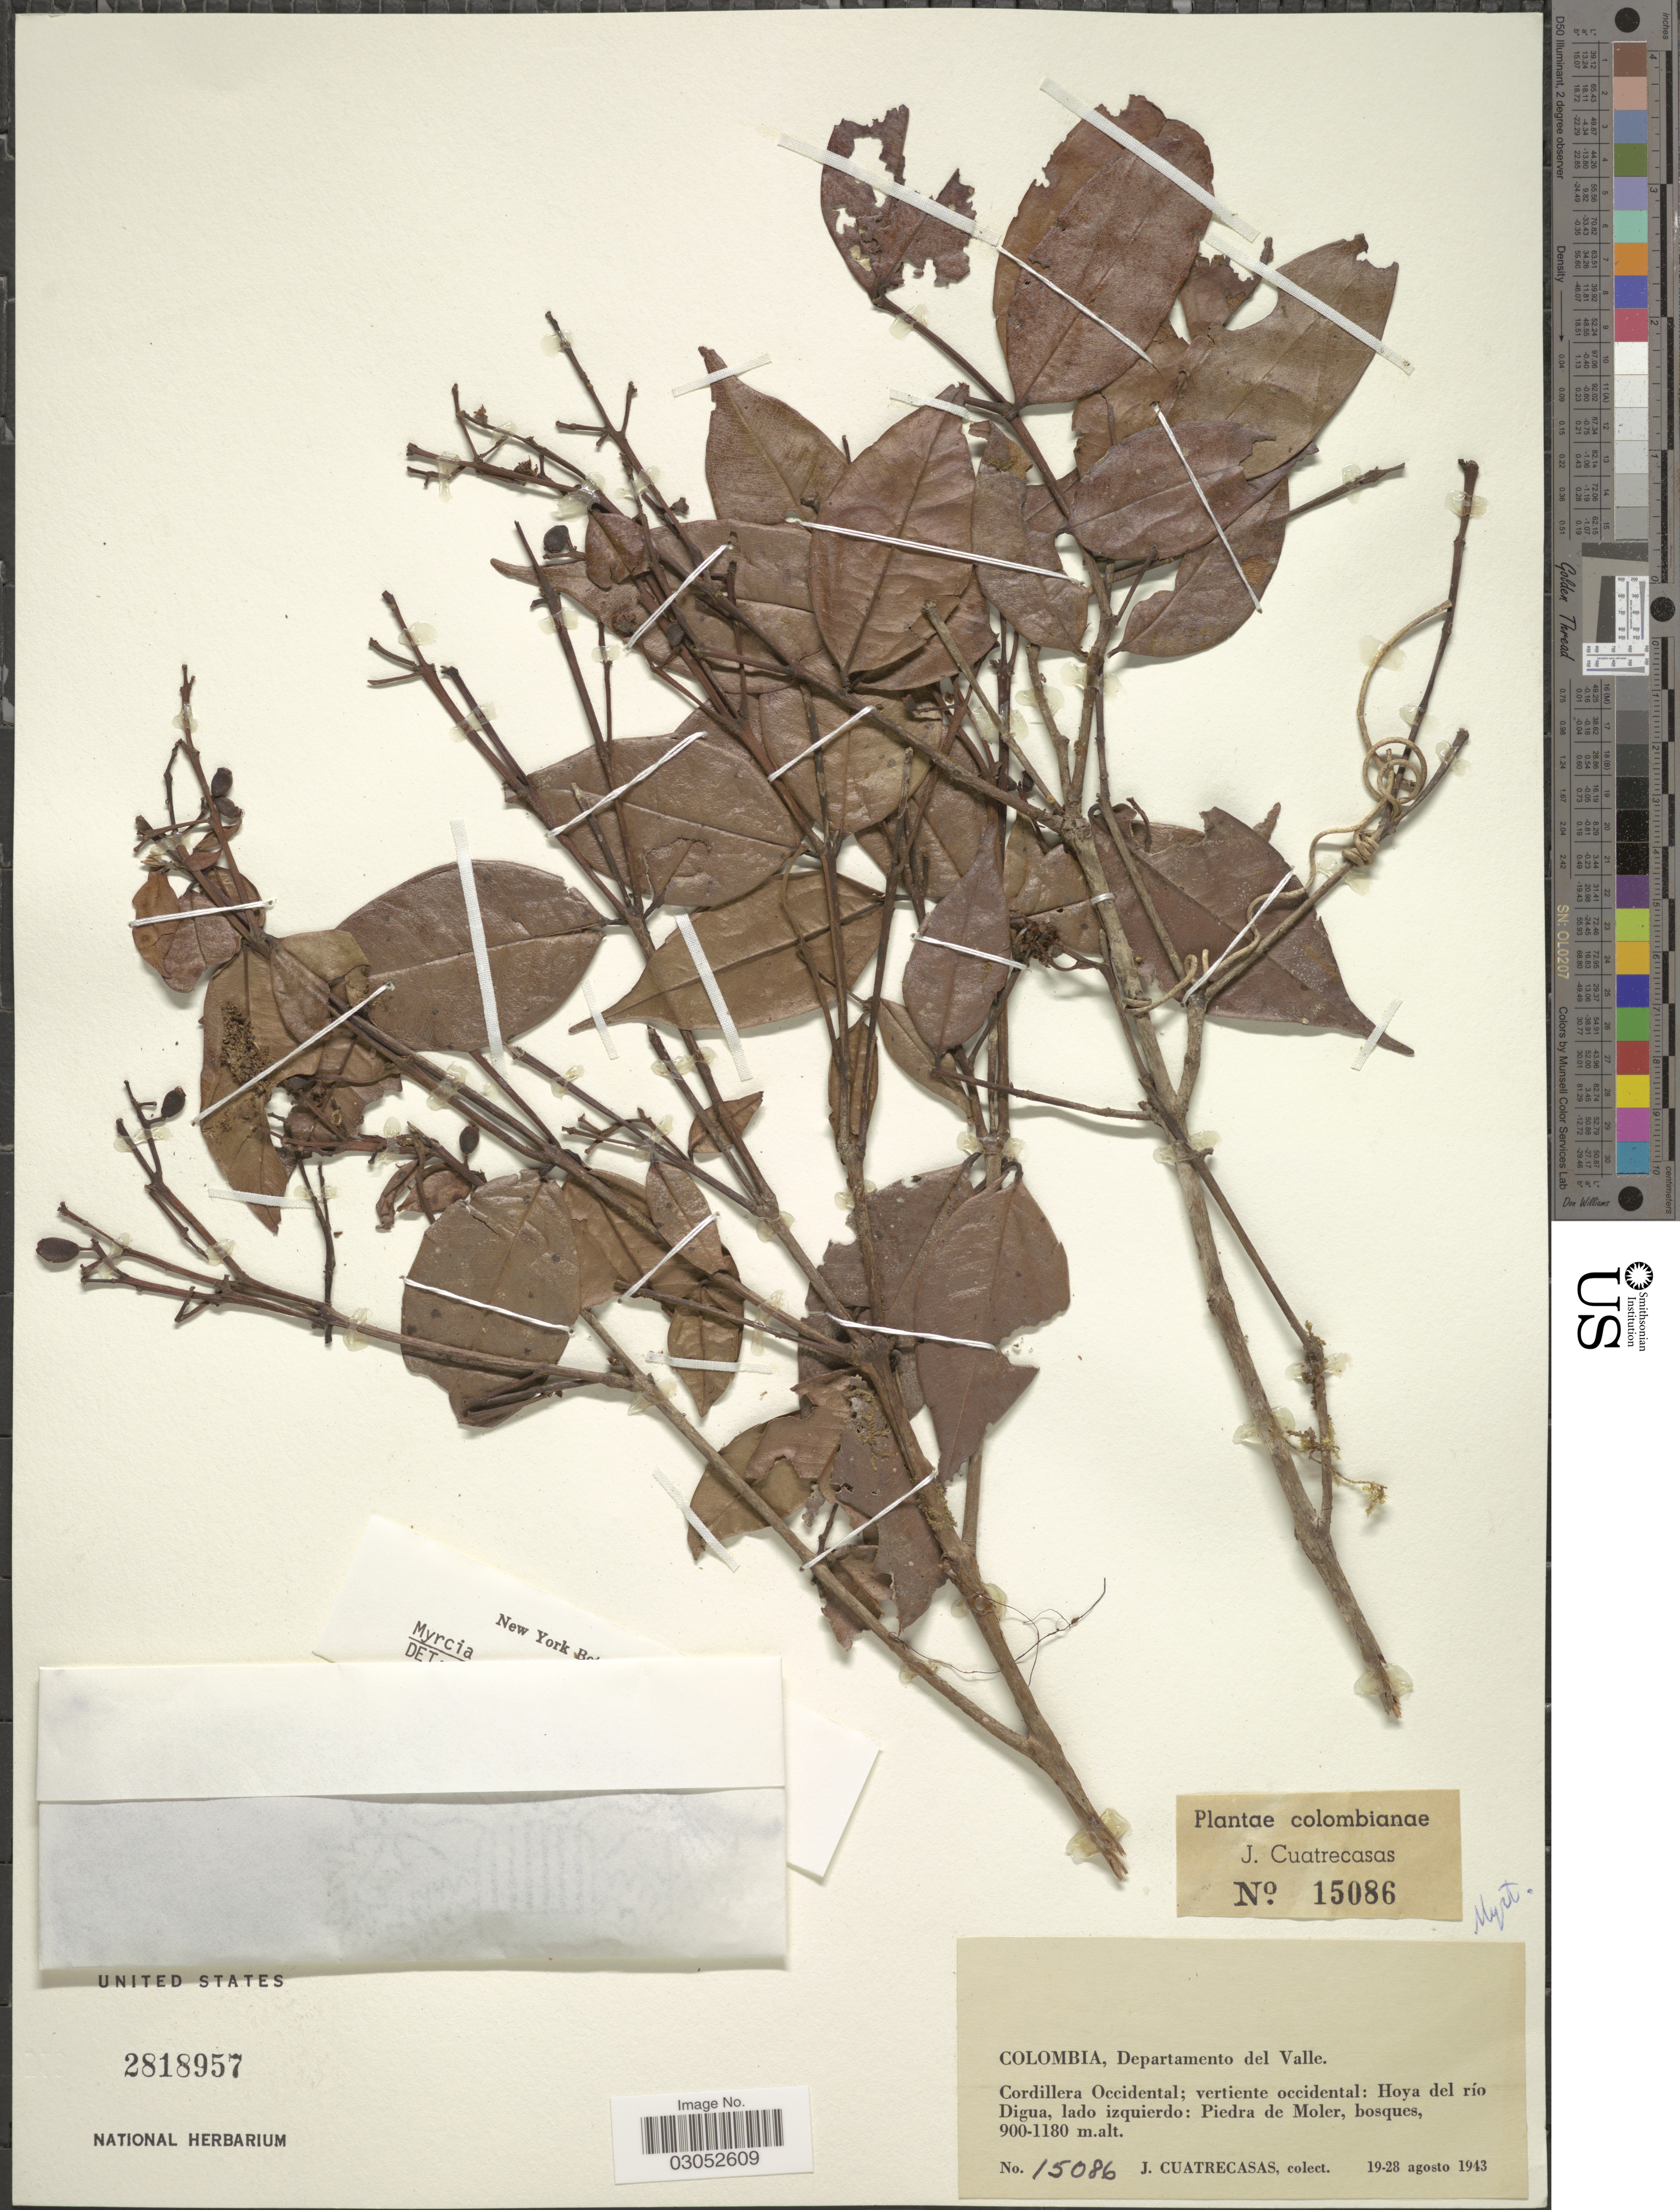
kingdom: Plantae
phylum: Tracheophyta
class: Magnoliopsida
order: Myrtales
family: Myrtaceae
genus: Myrcia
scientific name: Myrcia sp.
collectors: J. Cuatrecasas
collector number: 15086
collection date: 1943-08-19/1943-08-28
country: Colombia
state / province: Valle del Cauca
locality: Departamento del Valle. Cordillera Occidental; vertiente occidental: Hoya del río Digua, lado izquierdo: Piedra de Moler.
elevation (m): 900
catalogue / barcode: US 2818957